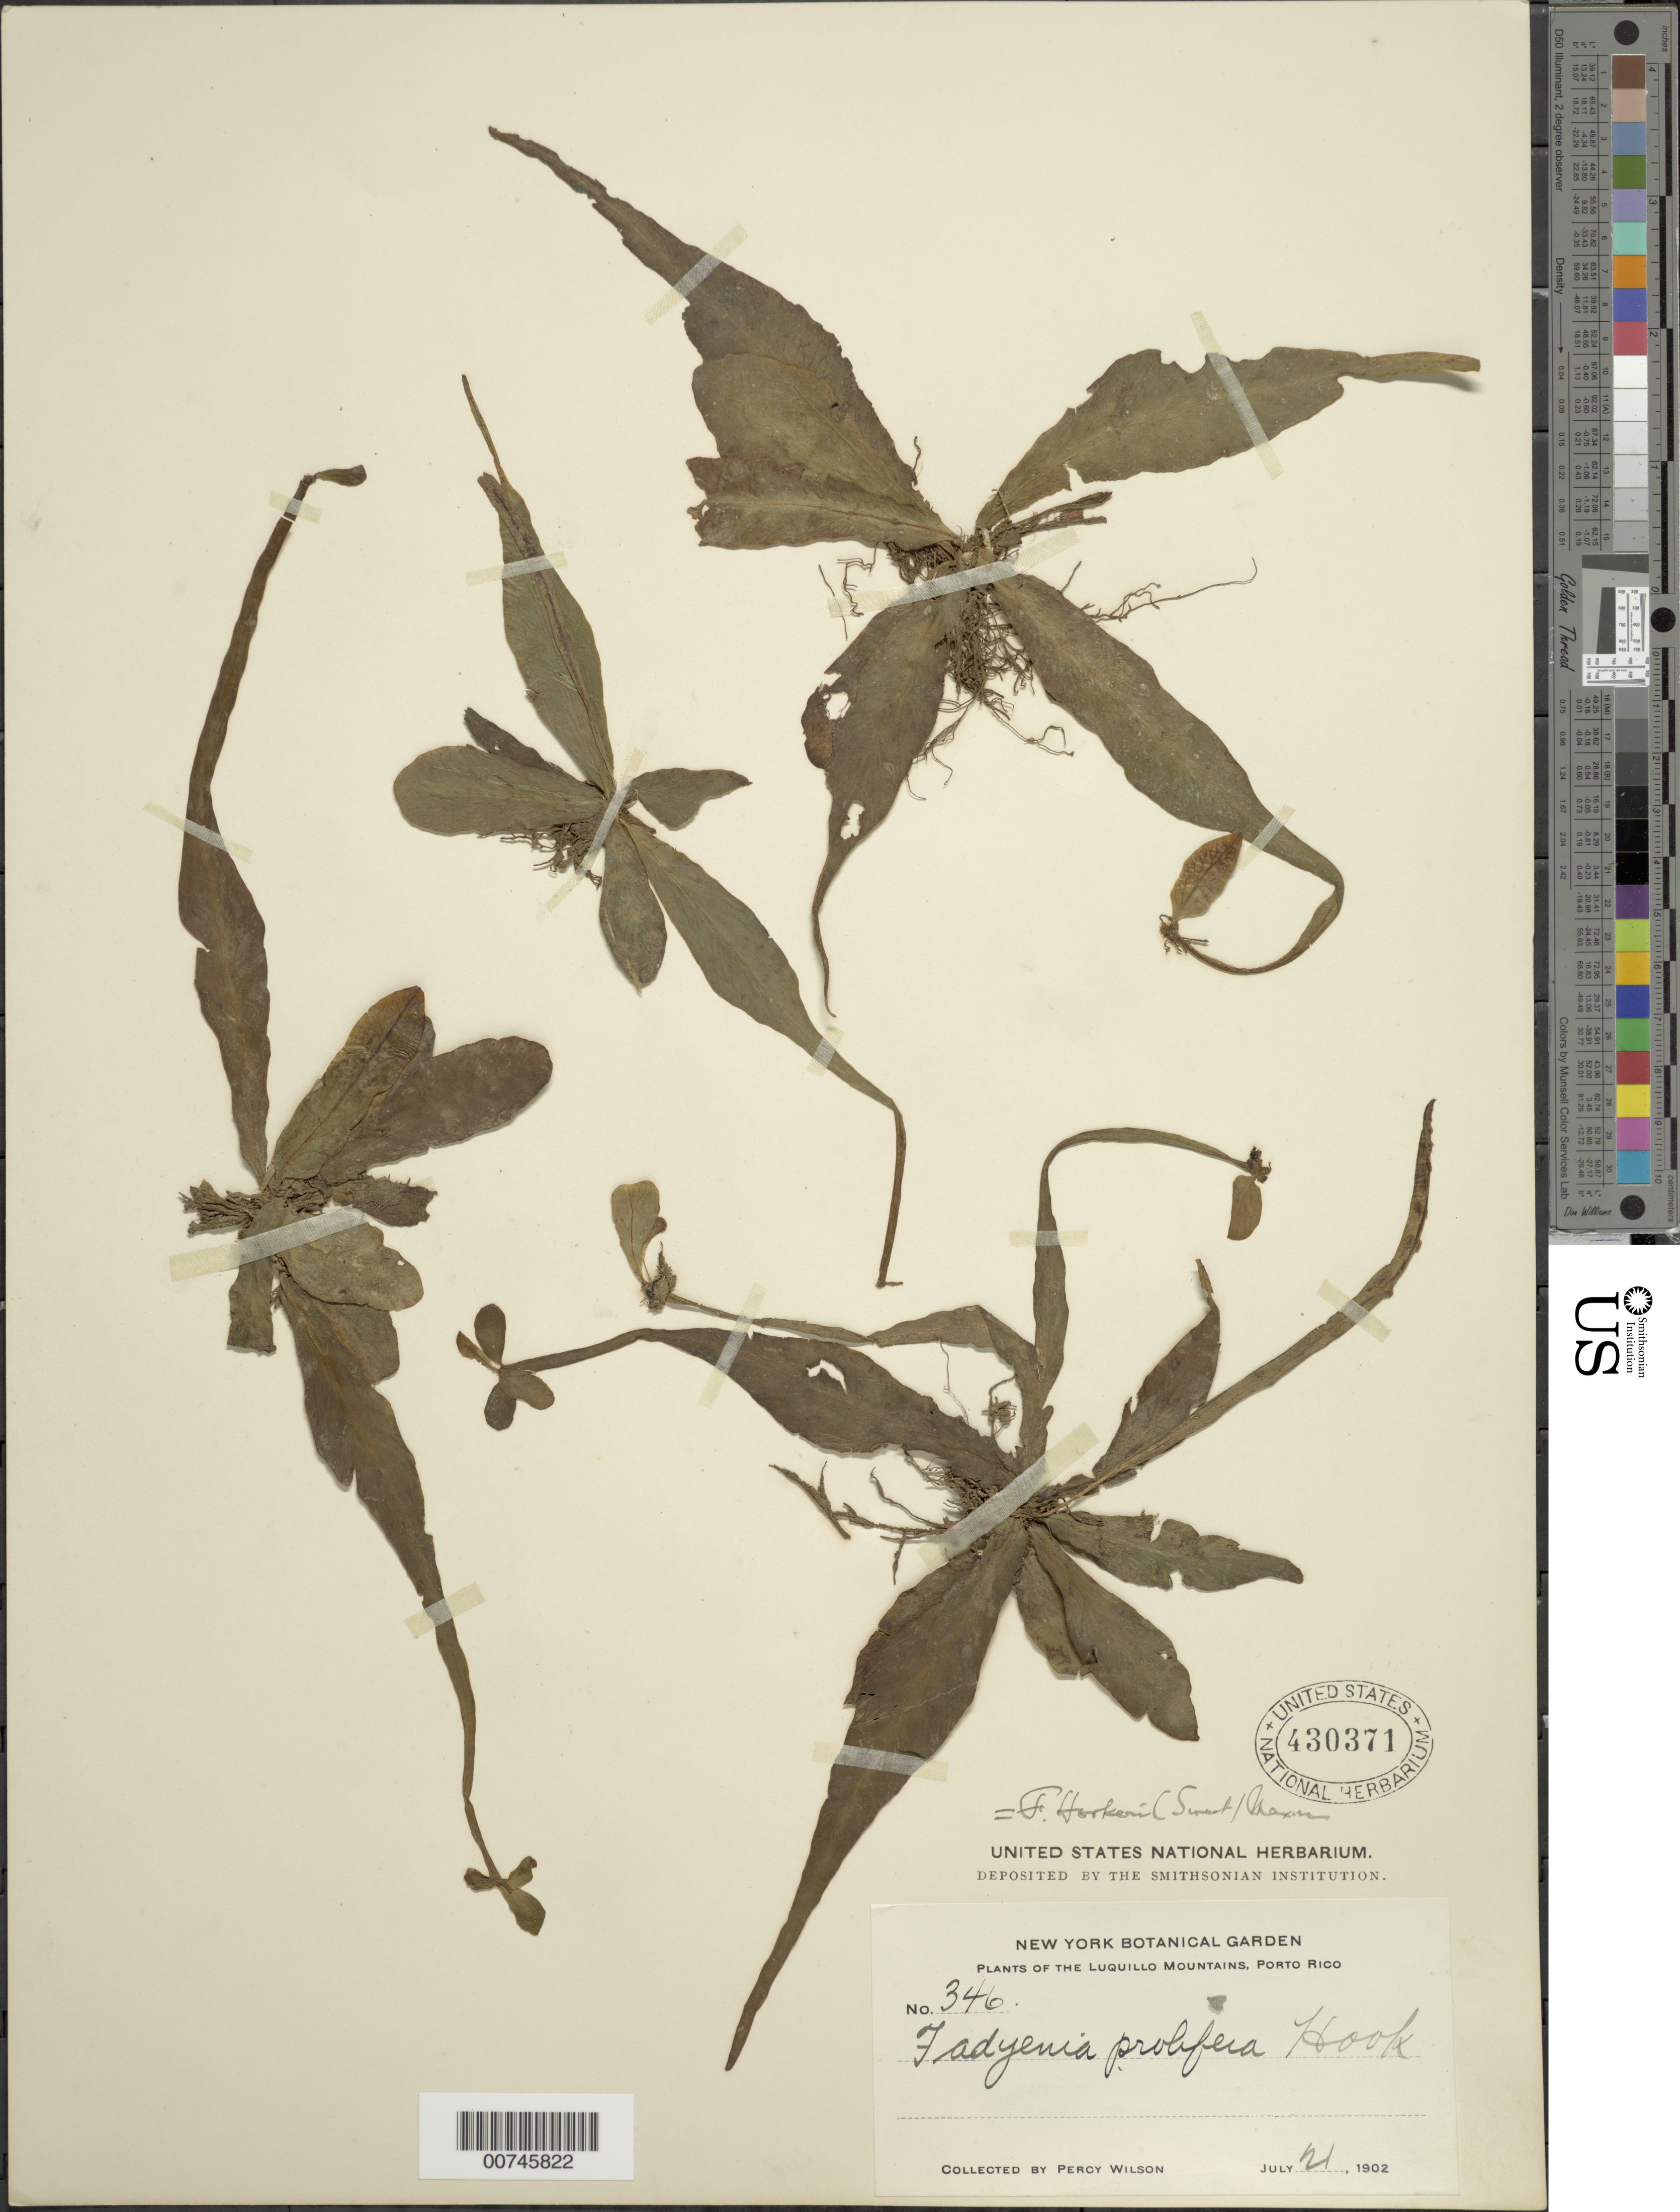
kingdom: Plantae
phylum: Tracheophyta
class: Polypodiopsida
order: Polypodiales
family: Tectariaceae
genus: Tectaria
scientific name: Tectaria hookeri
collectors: P. Wilson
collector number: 346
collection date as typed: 21 Jul 1902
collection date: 1902-07-21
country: Puerto Rico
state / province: Luquillo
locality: Luquillo Mountains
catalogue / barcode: US 430371